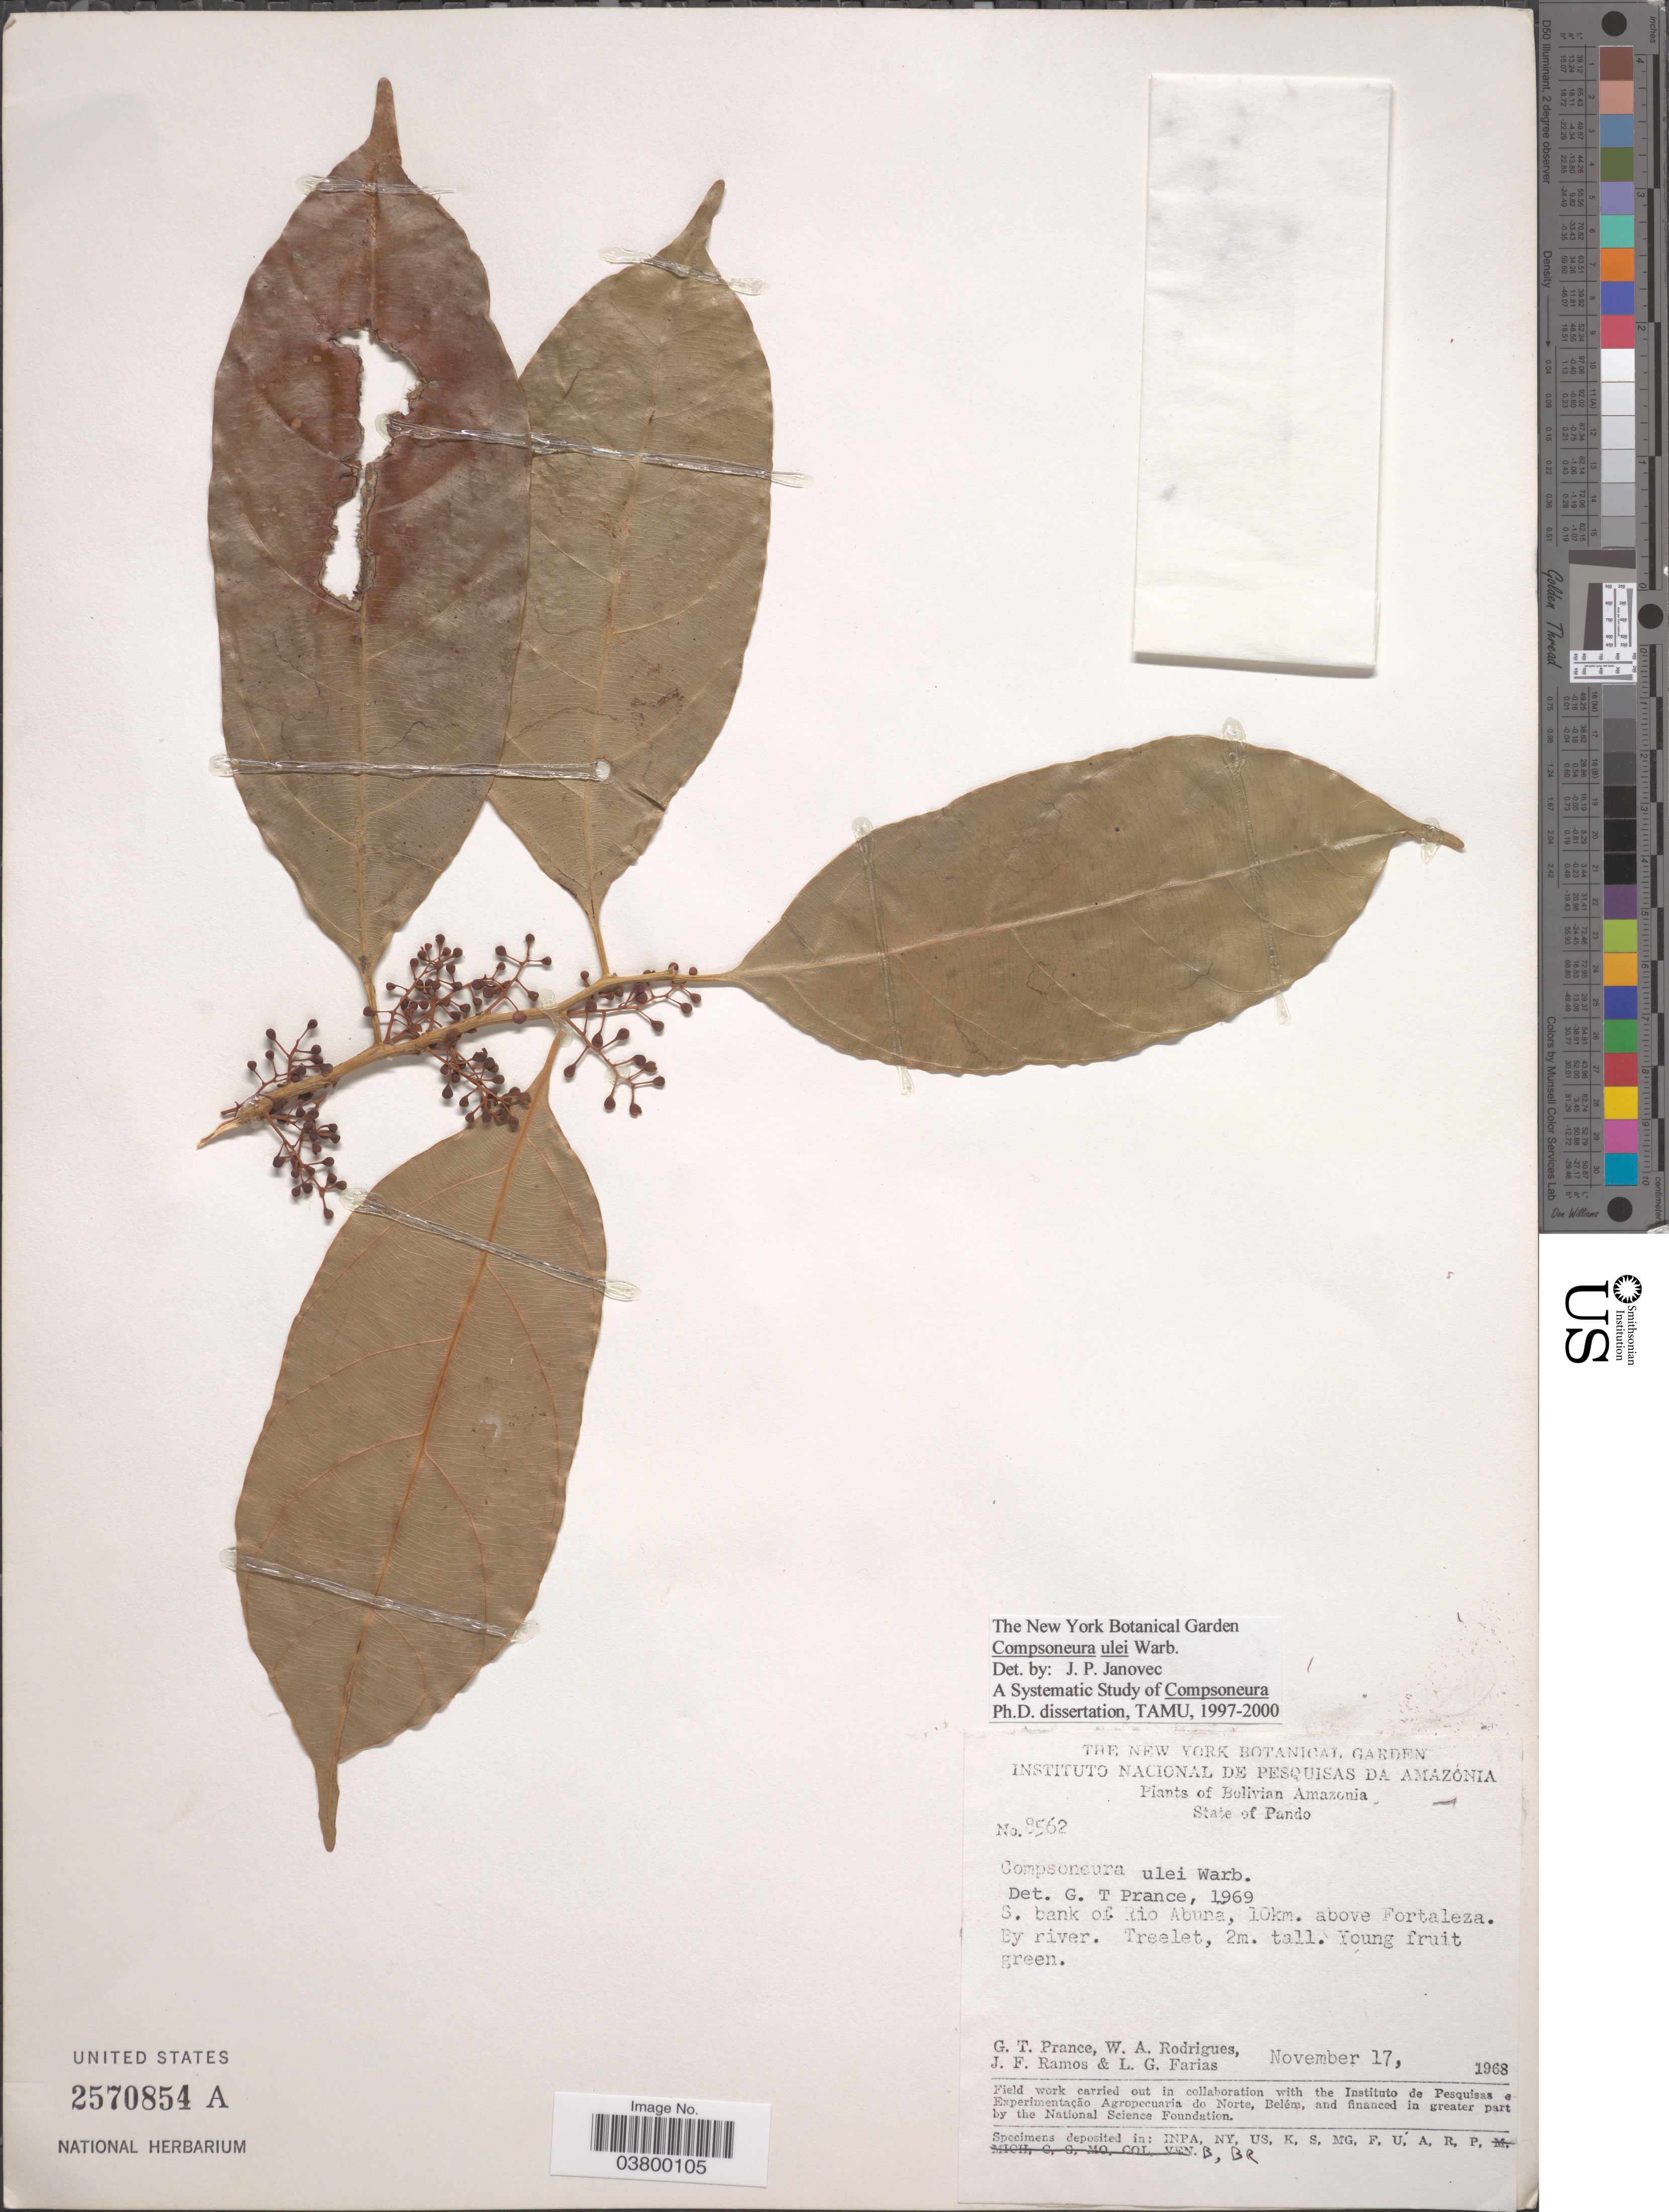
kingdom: Plantae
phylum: Tracheophyta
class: Magnoliopsida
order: Magnoliales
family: Myristicaceae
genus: Compsoneura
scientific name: Compsoneura sprucei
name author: (A. DC.) Warb.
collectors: G. T. Prance, W. A. Rodrigues, J. F. Ramos & L. G. Farias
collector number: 8562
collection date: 1968-11-17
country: Bolivia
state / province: Pando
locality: Bolivian Amazonia. S. bank of Rio Abuna, 10km. above Fortaleza. By river.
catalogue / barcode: US 2570854A